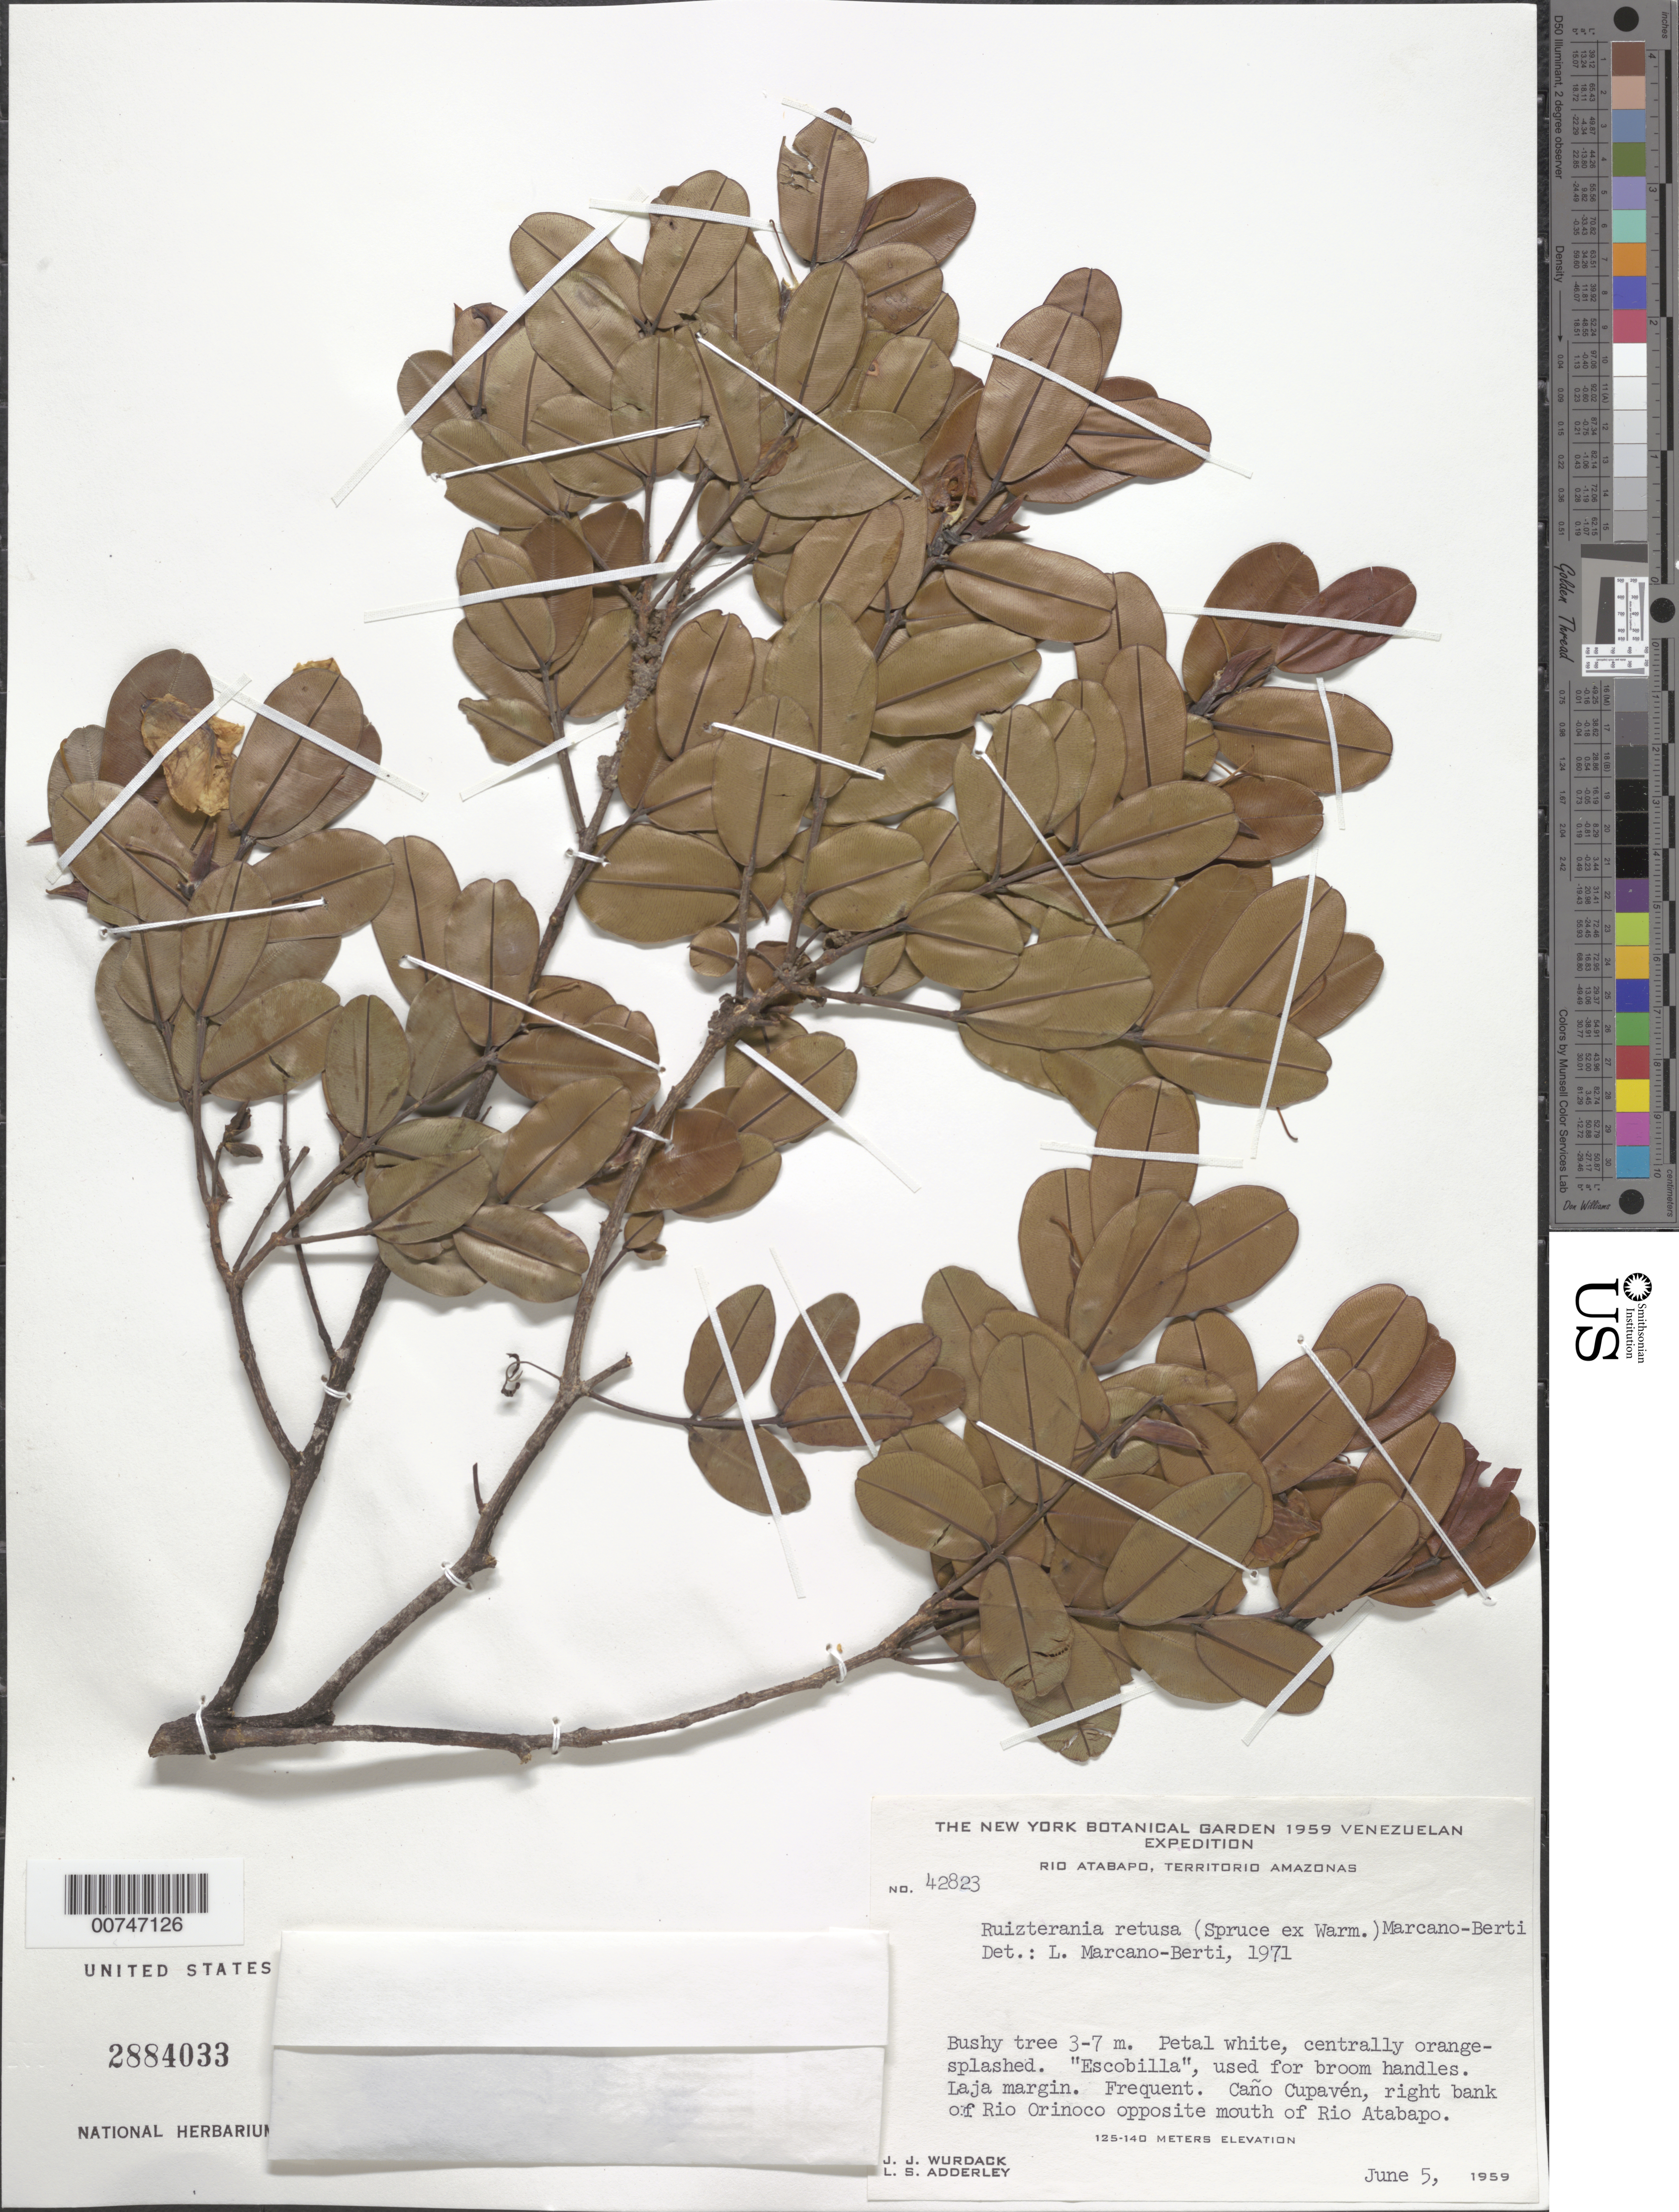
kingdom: Plantae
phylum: Tracheophyta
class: Magnoliopsida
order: Myrtales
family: Vochysiaceae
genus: Ruizterania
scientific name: Ruizterania retusa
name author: (Spruce ex Warm.) Marc.-Berti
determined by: Marcano-Berti, L.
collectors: J. J. Wurdack & L. S. Adderley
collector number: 42823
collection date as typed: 5-Jun-59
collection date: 1959-06-05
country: Venezuela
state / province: Amazonas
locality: Caño Cupaven, right bank of Río Orinoco opposite mouth of Río Atabapo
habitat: Margins of laja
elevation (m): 125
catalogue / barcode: US 2884033